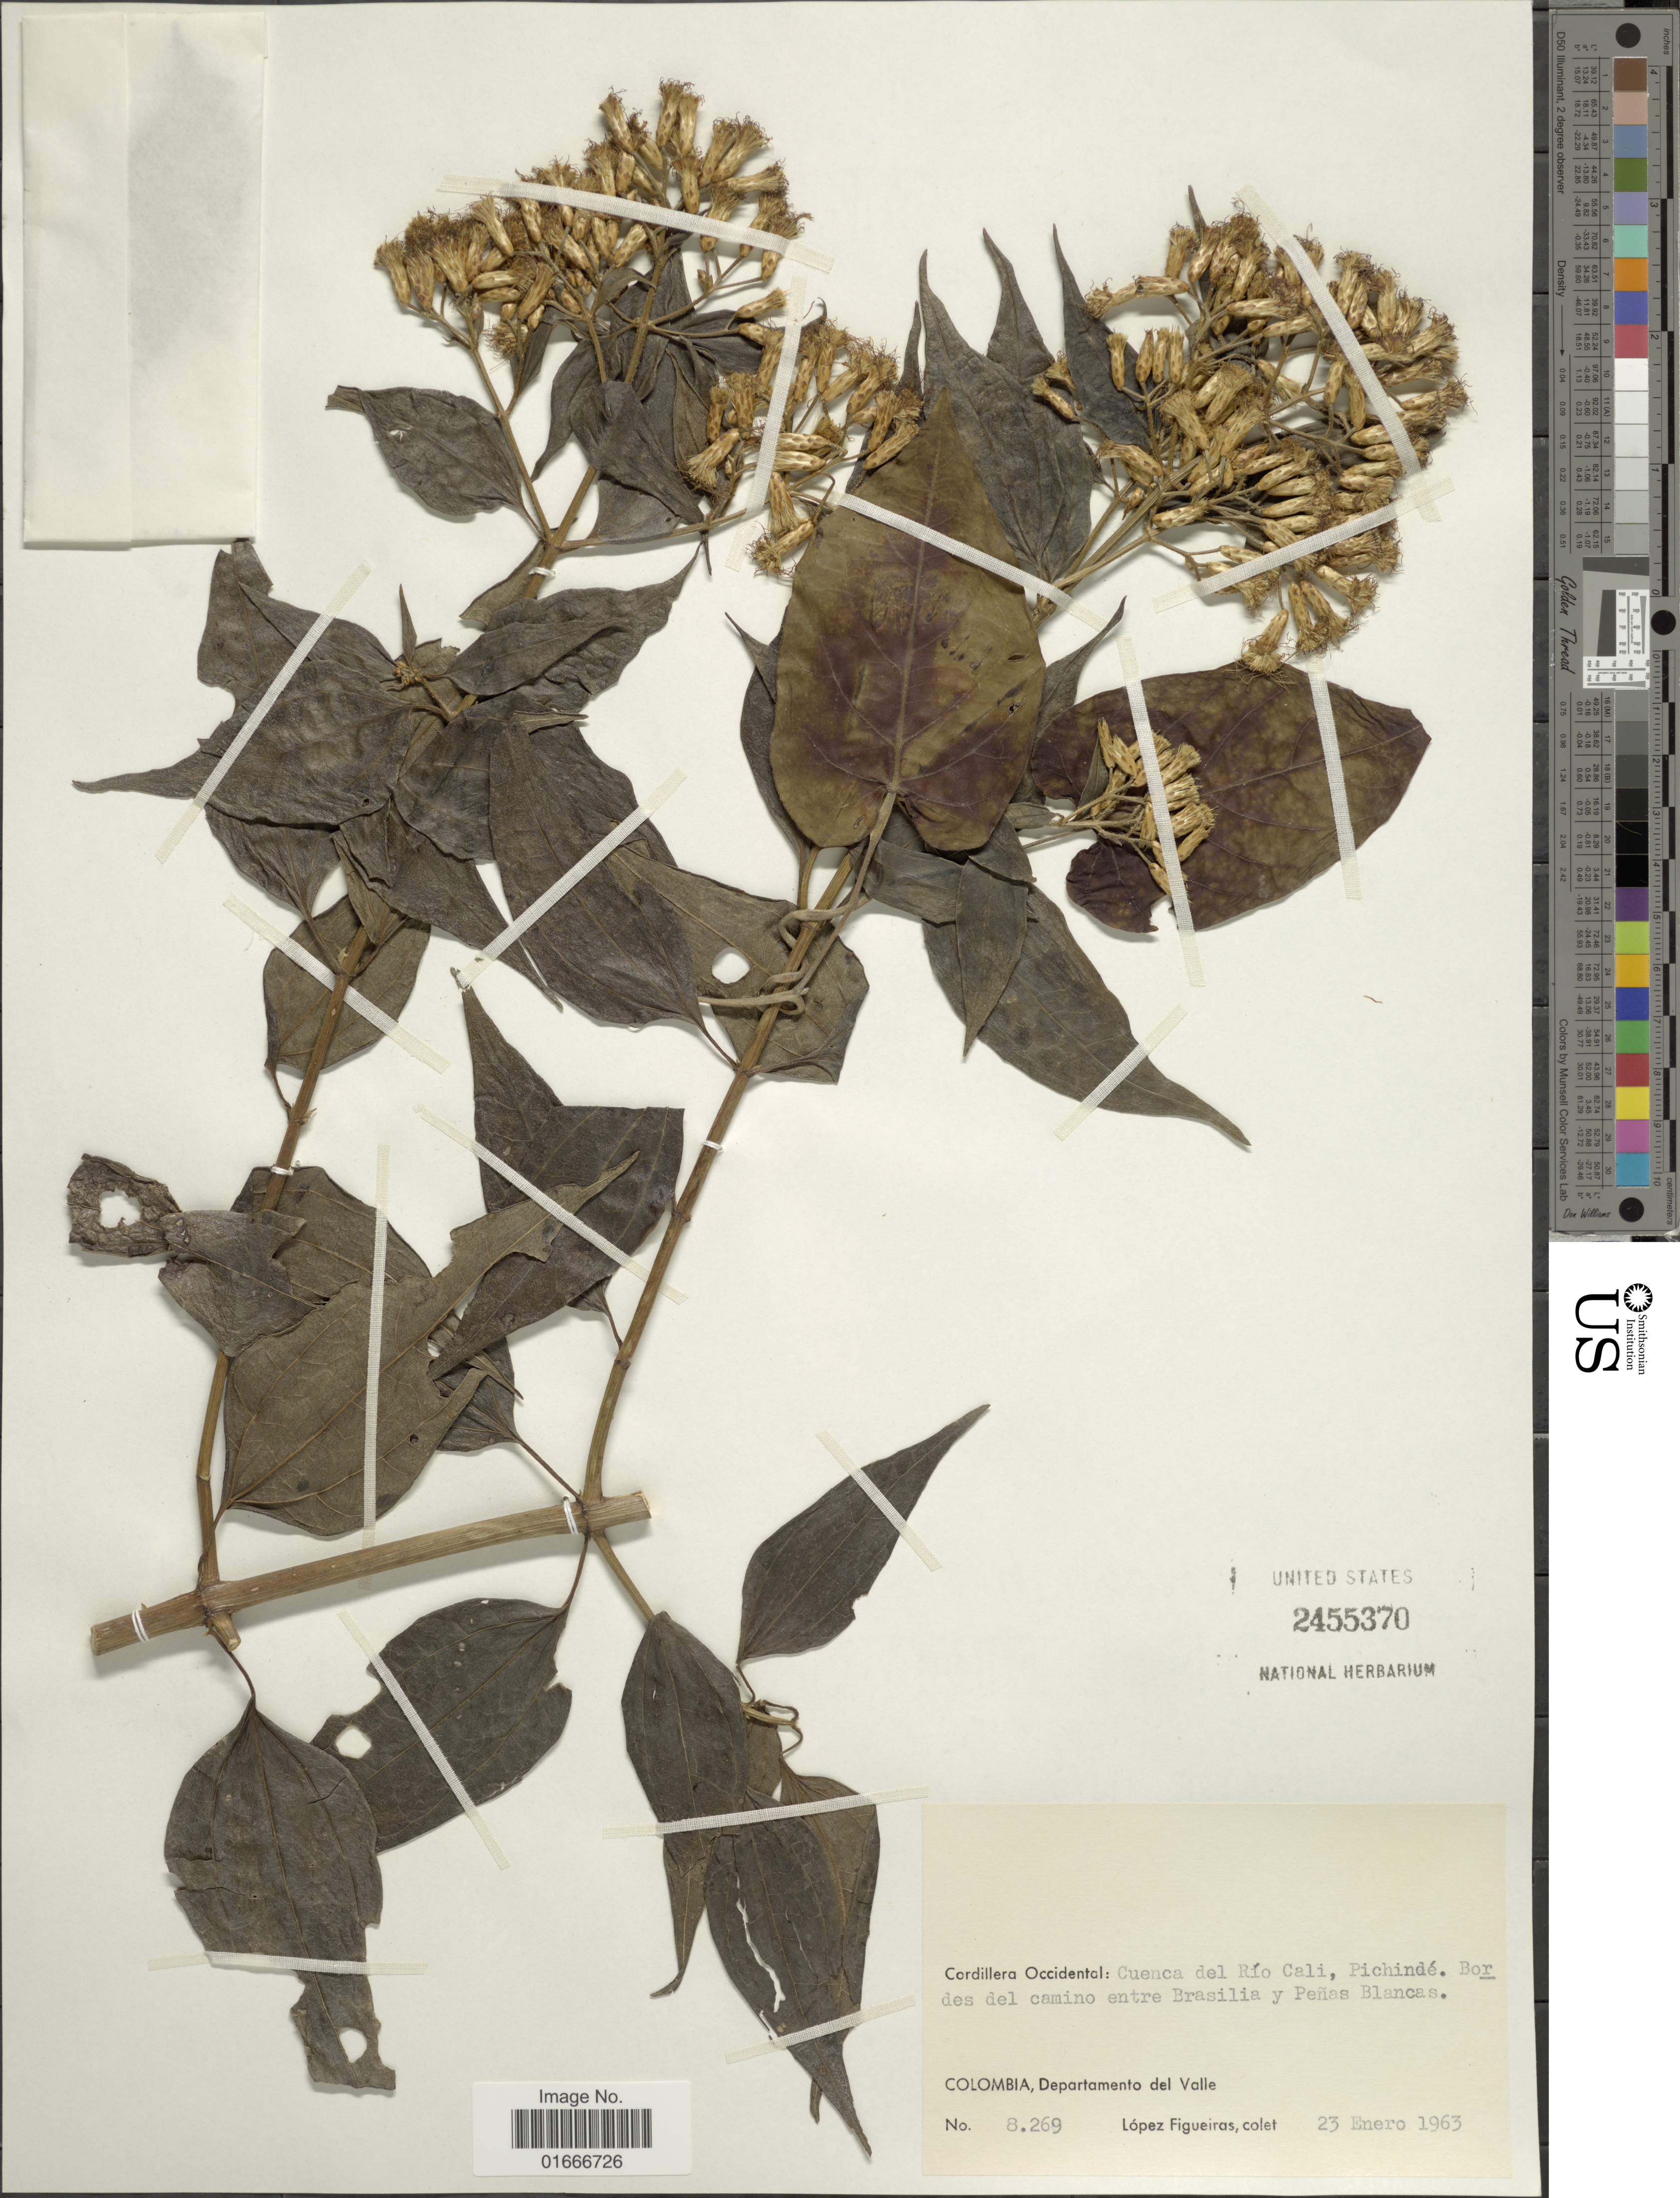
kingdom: Plantae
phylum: Tracheophyta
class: Magnoliopsida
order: Asterales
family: Asteraceae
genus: Chromolaena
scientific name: Chromolaena odorata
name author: (L.) R.M. King & H. Rob.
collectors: M. López Figueiras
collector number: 8269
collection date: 1963-01-23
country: Colombia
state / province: Valle del Cauca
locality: Cordillera Occidental, Cuenca del Rio Cali, Pichinde, bordes del camino entre Brasilia y Penas Blancas, Departamento del Valle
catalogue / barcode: US 2455370